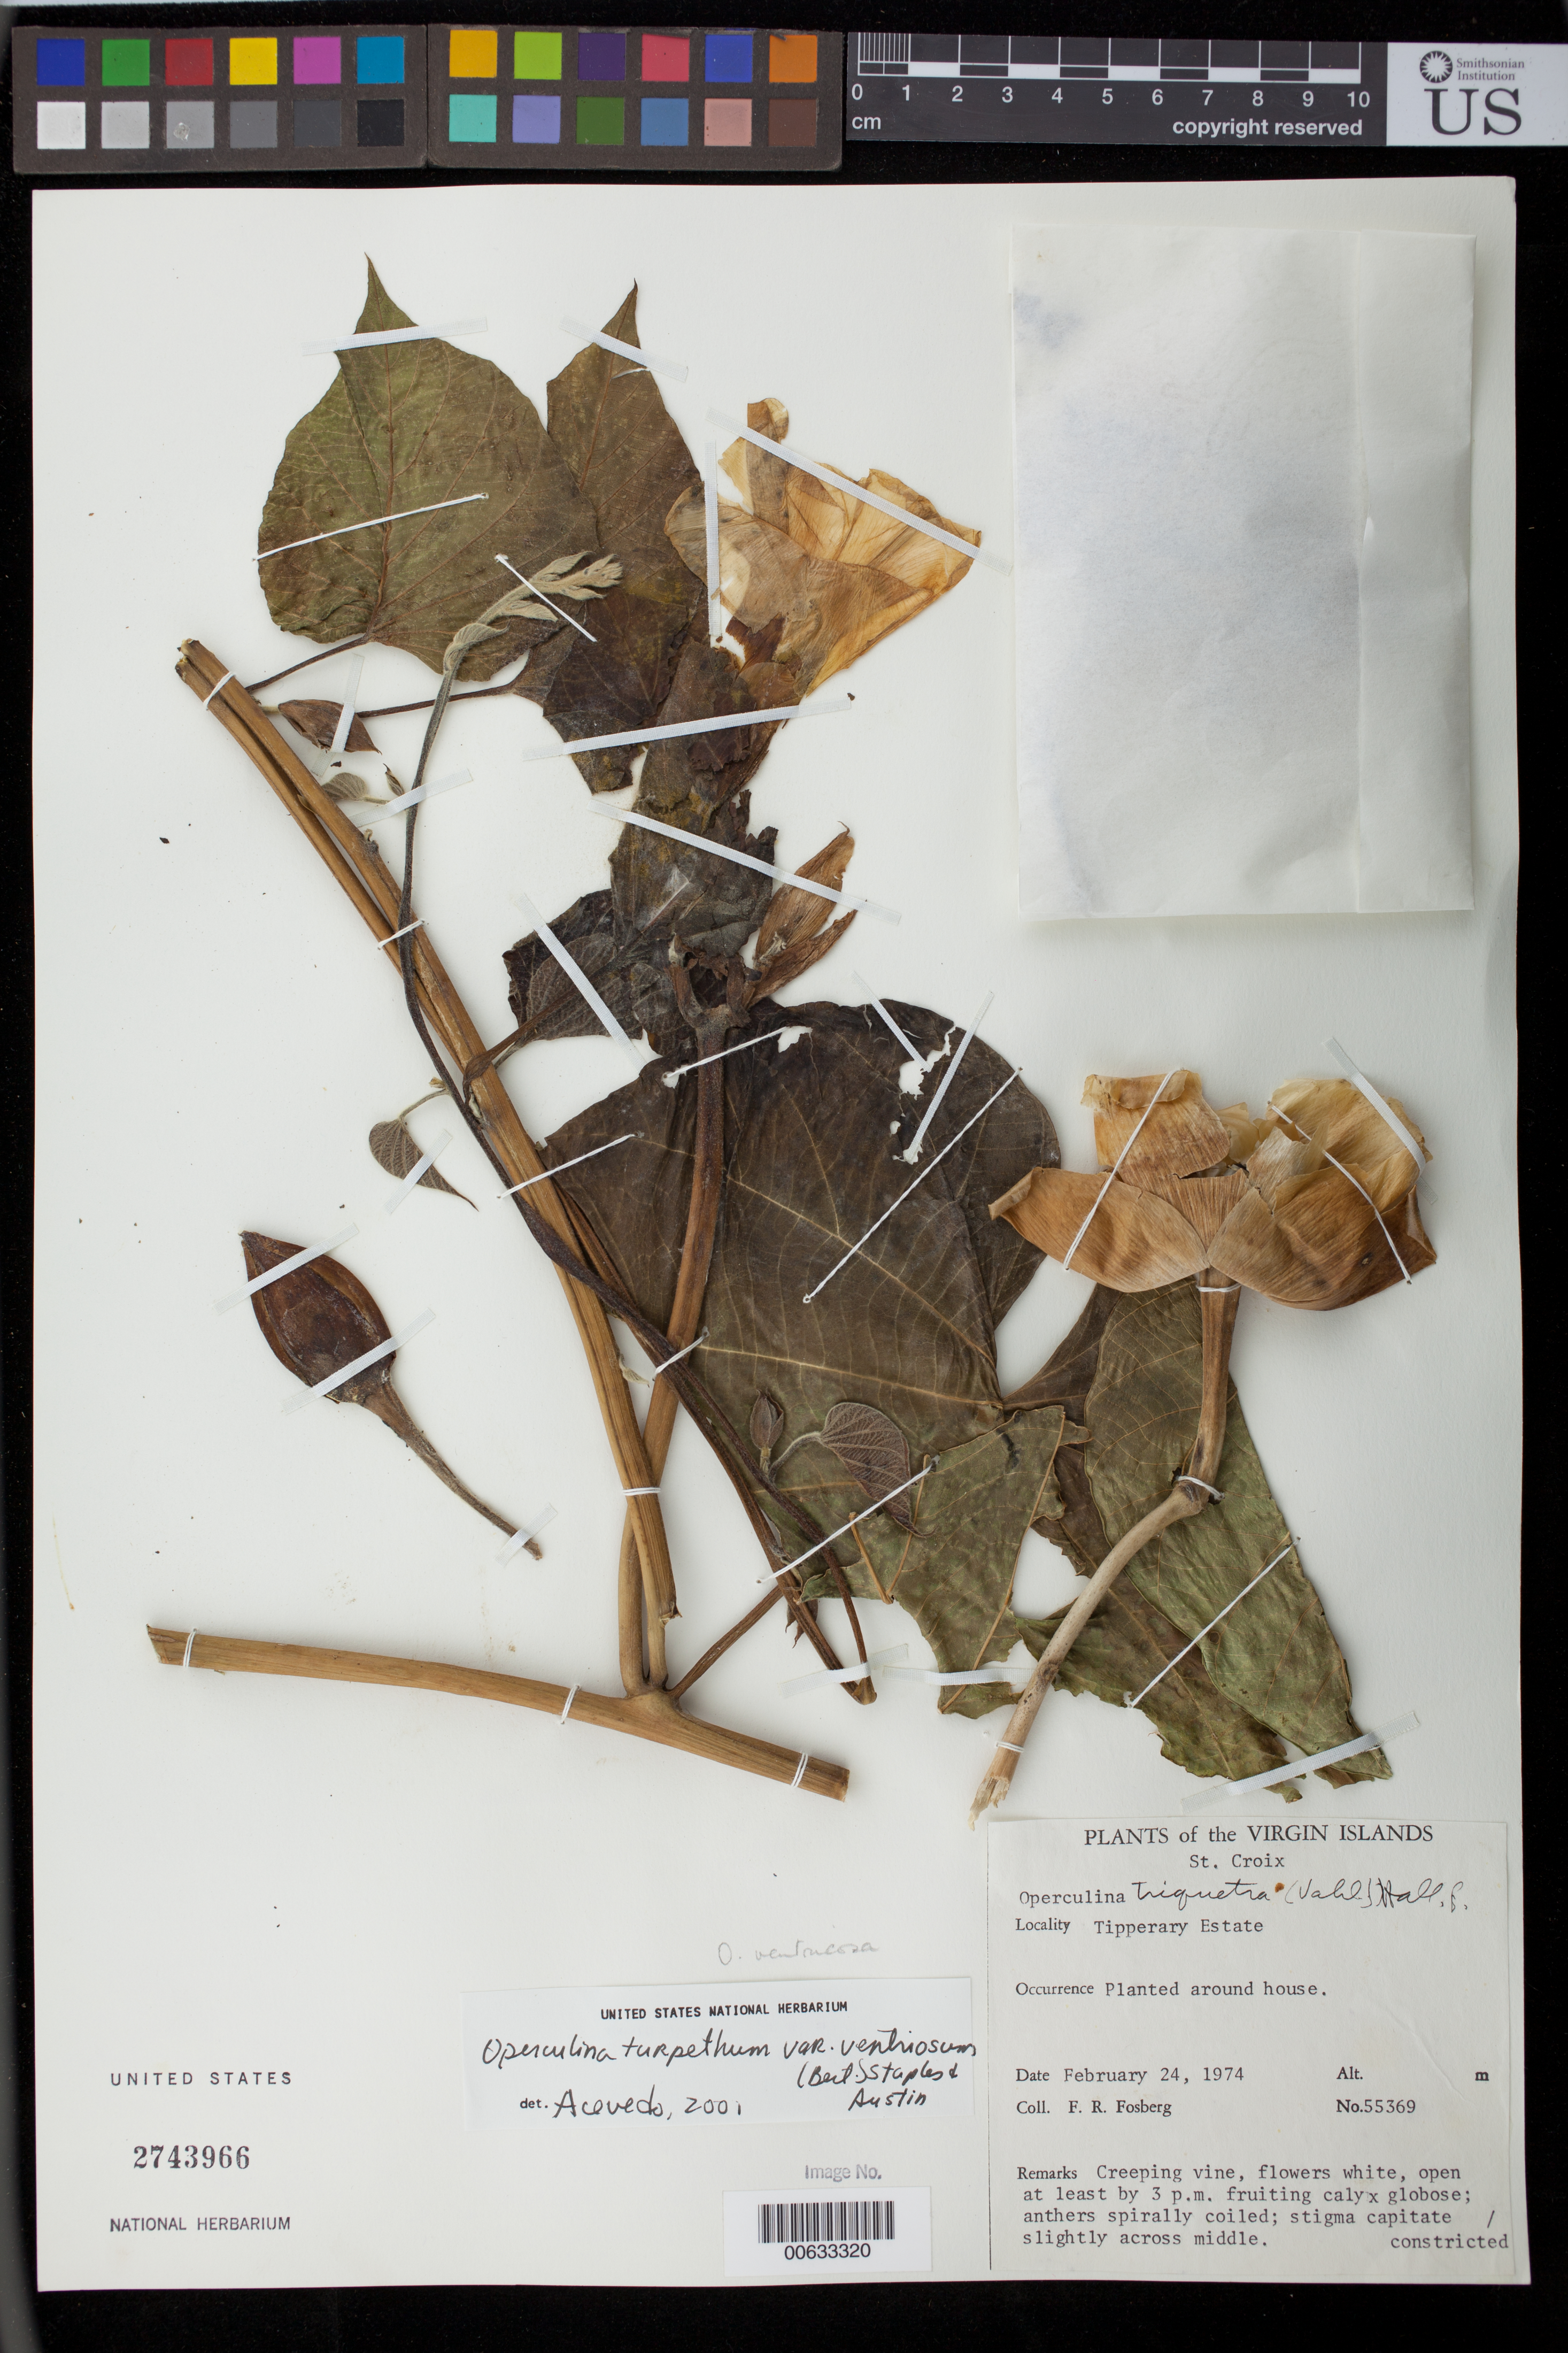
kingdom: Plantae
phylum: Tracheophyta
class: Magnoliopsida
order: Solanales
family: Convolvulaceae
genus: Operculina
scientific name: Operculina ventricosa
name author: (Aubl.) Barb. Rodr.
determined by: Staples, G. W.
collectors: F. R. Fosberg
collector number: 55369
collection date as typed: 24 Feb 1974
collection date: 1974-02-24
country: U.S. Virgin Islands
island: St. Croix Island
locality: St. Croix. Tipperary Estate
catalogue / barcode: US 2743966